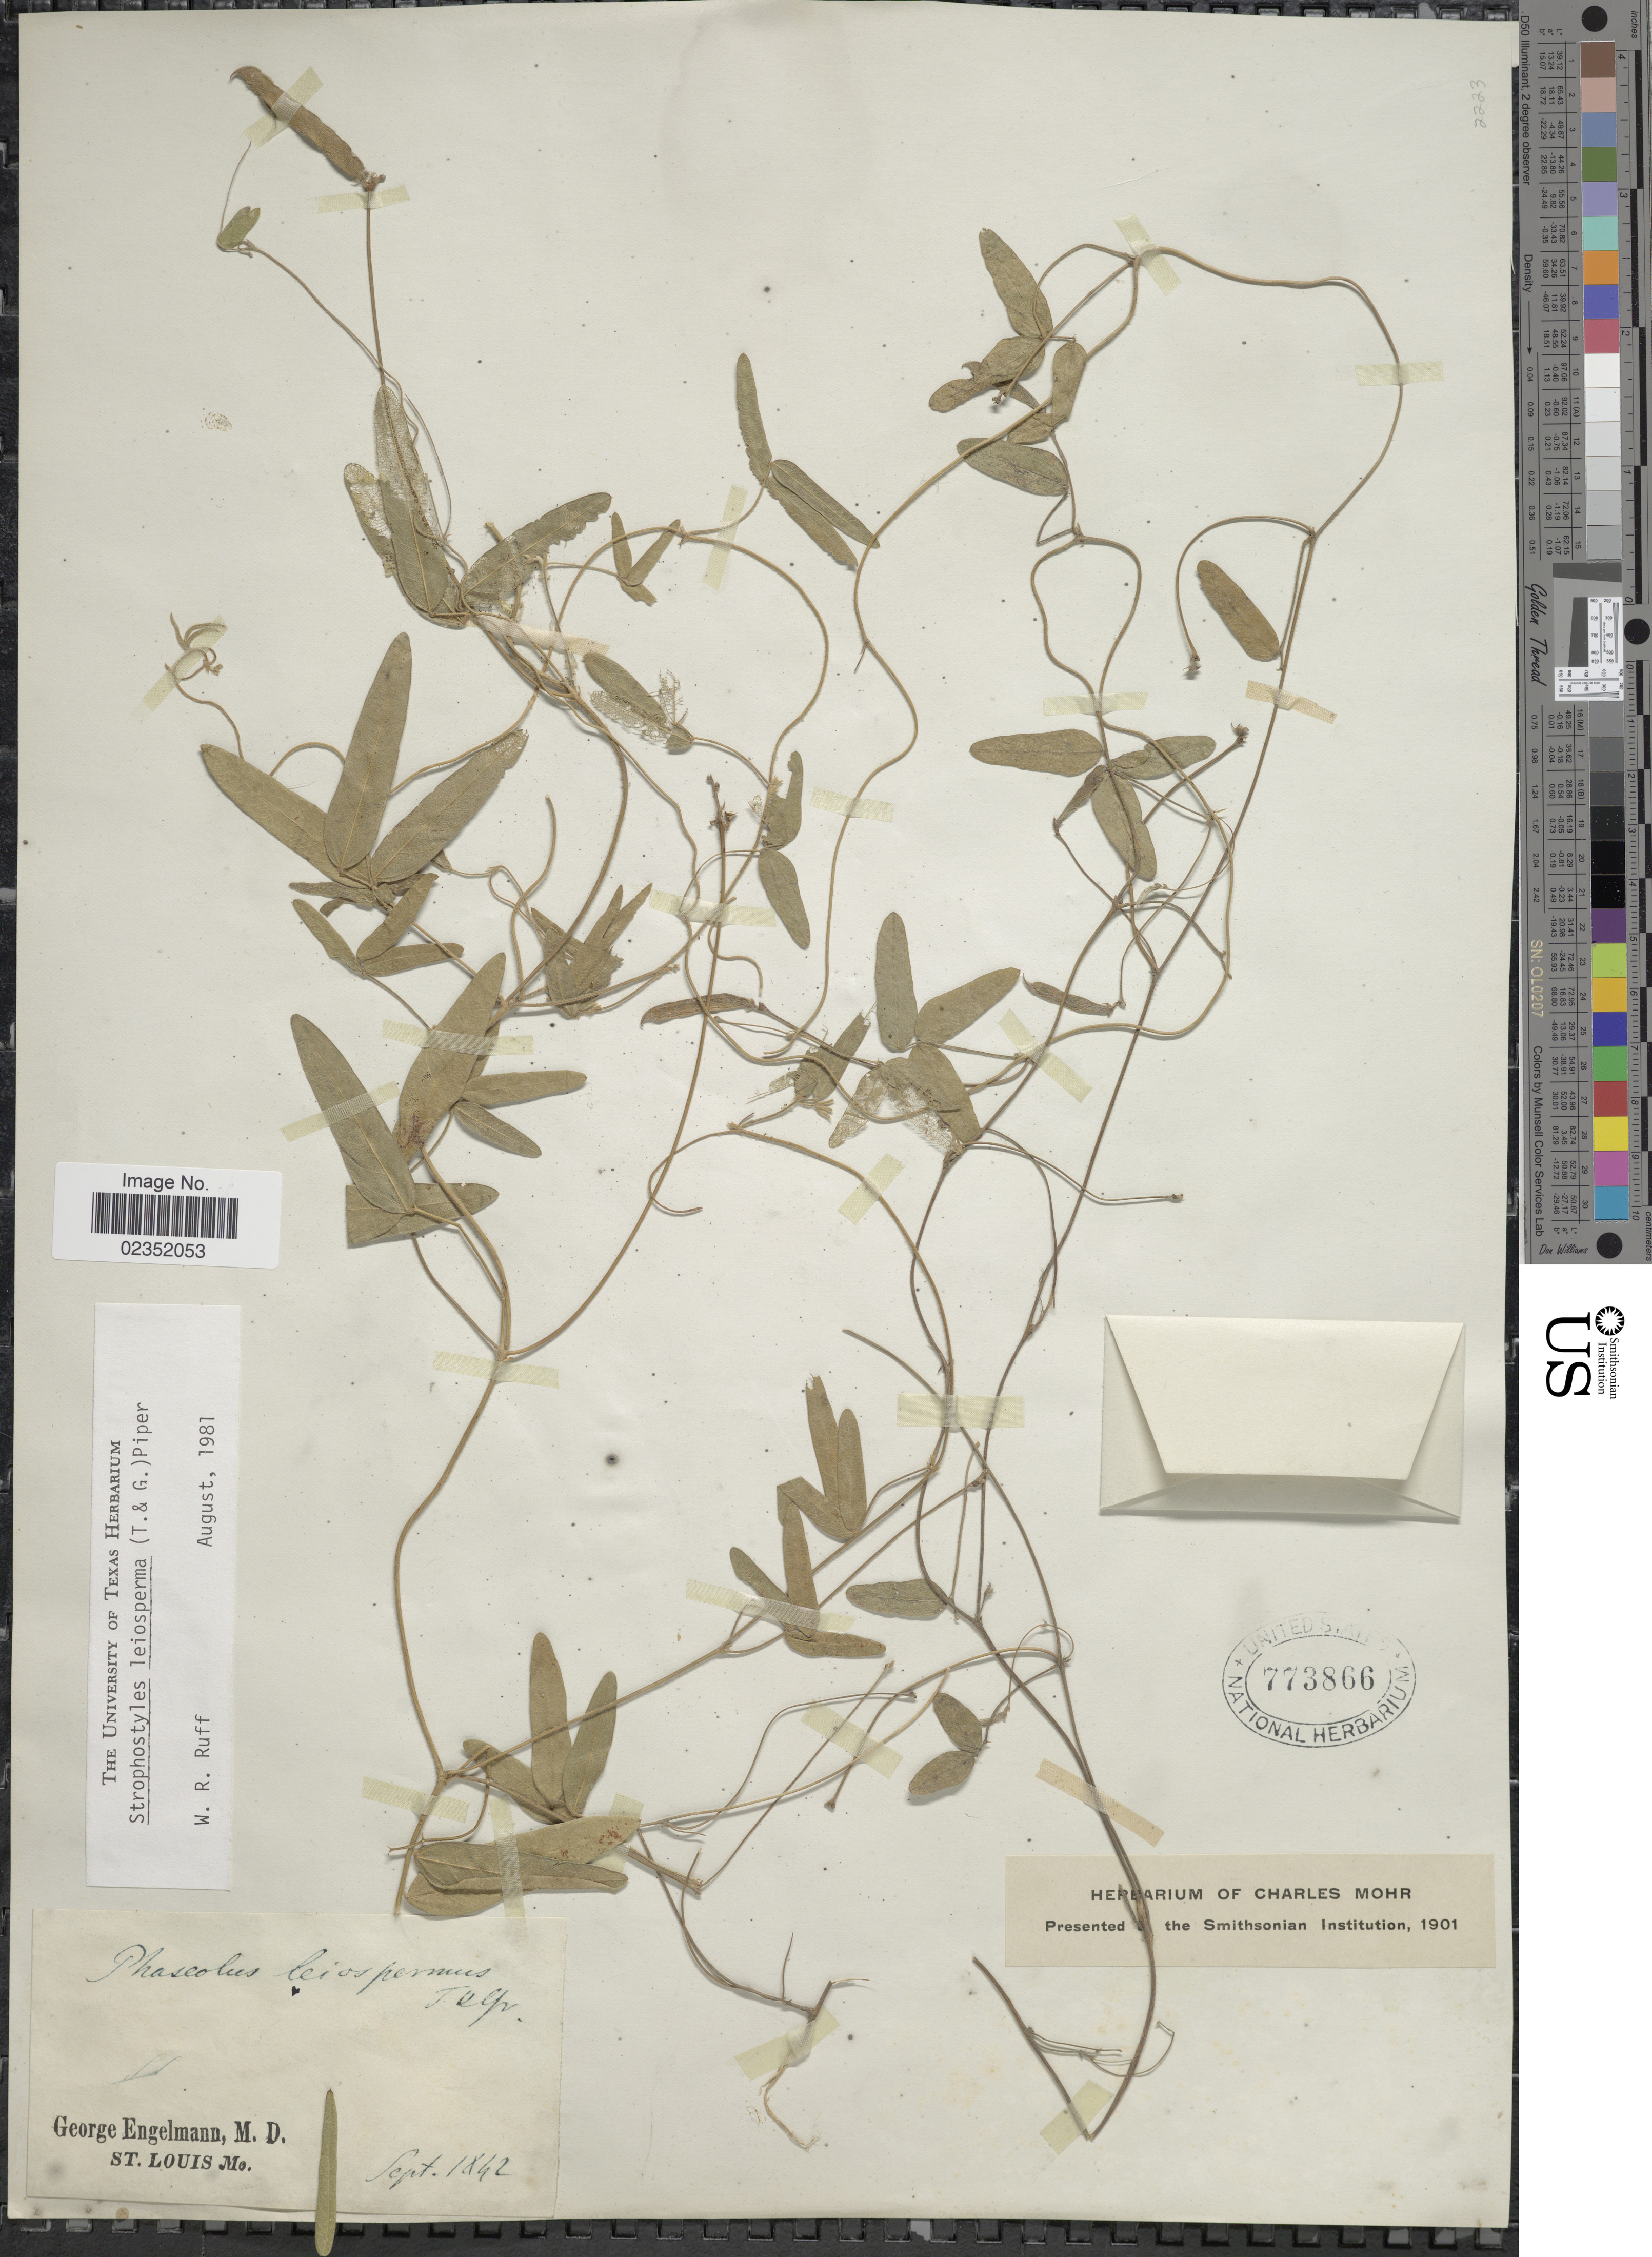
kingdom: Plantae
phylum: Tracheophyta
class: Magnoliopsida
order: Fabales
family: Fabaceae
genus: Strophostyles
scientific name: Strophostyles leiosperma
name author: (Torr. & A. Gray) Piper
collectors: G. Engelmann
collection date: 1842-09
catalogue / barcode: US 773866